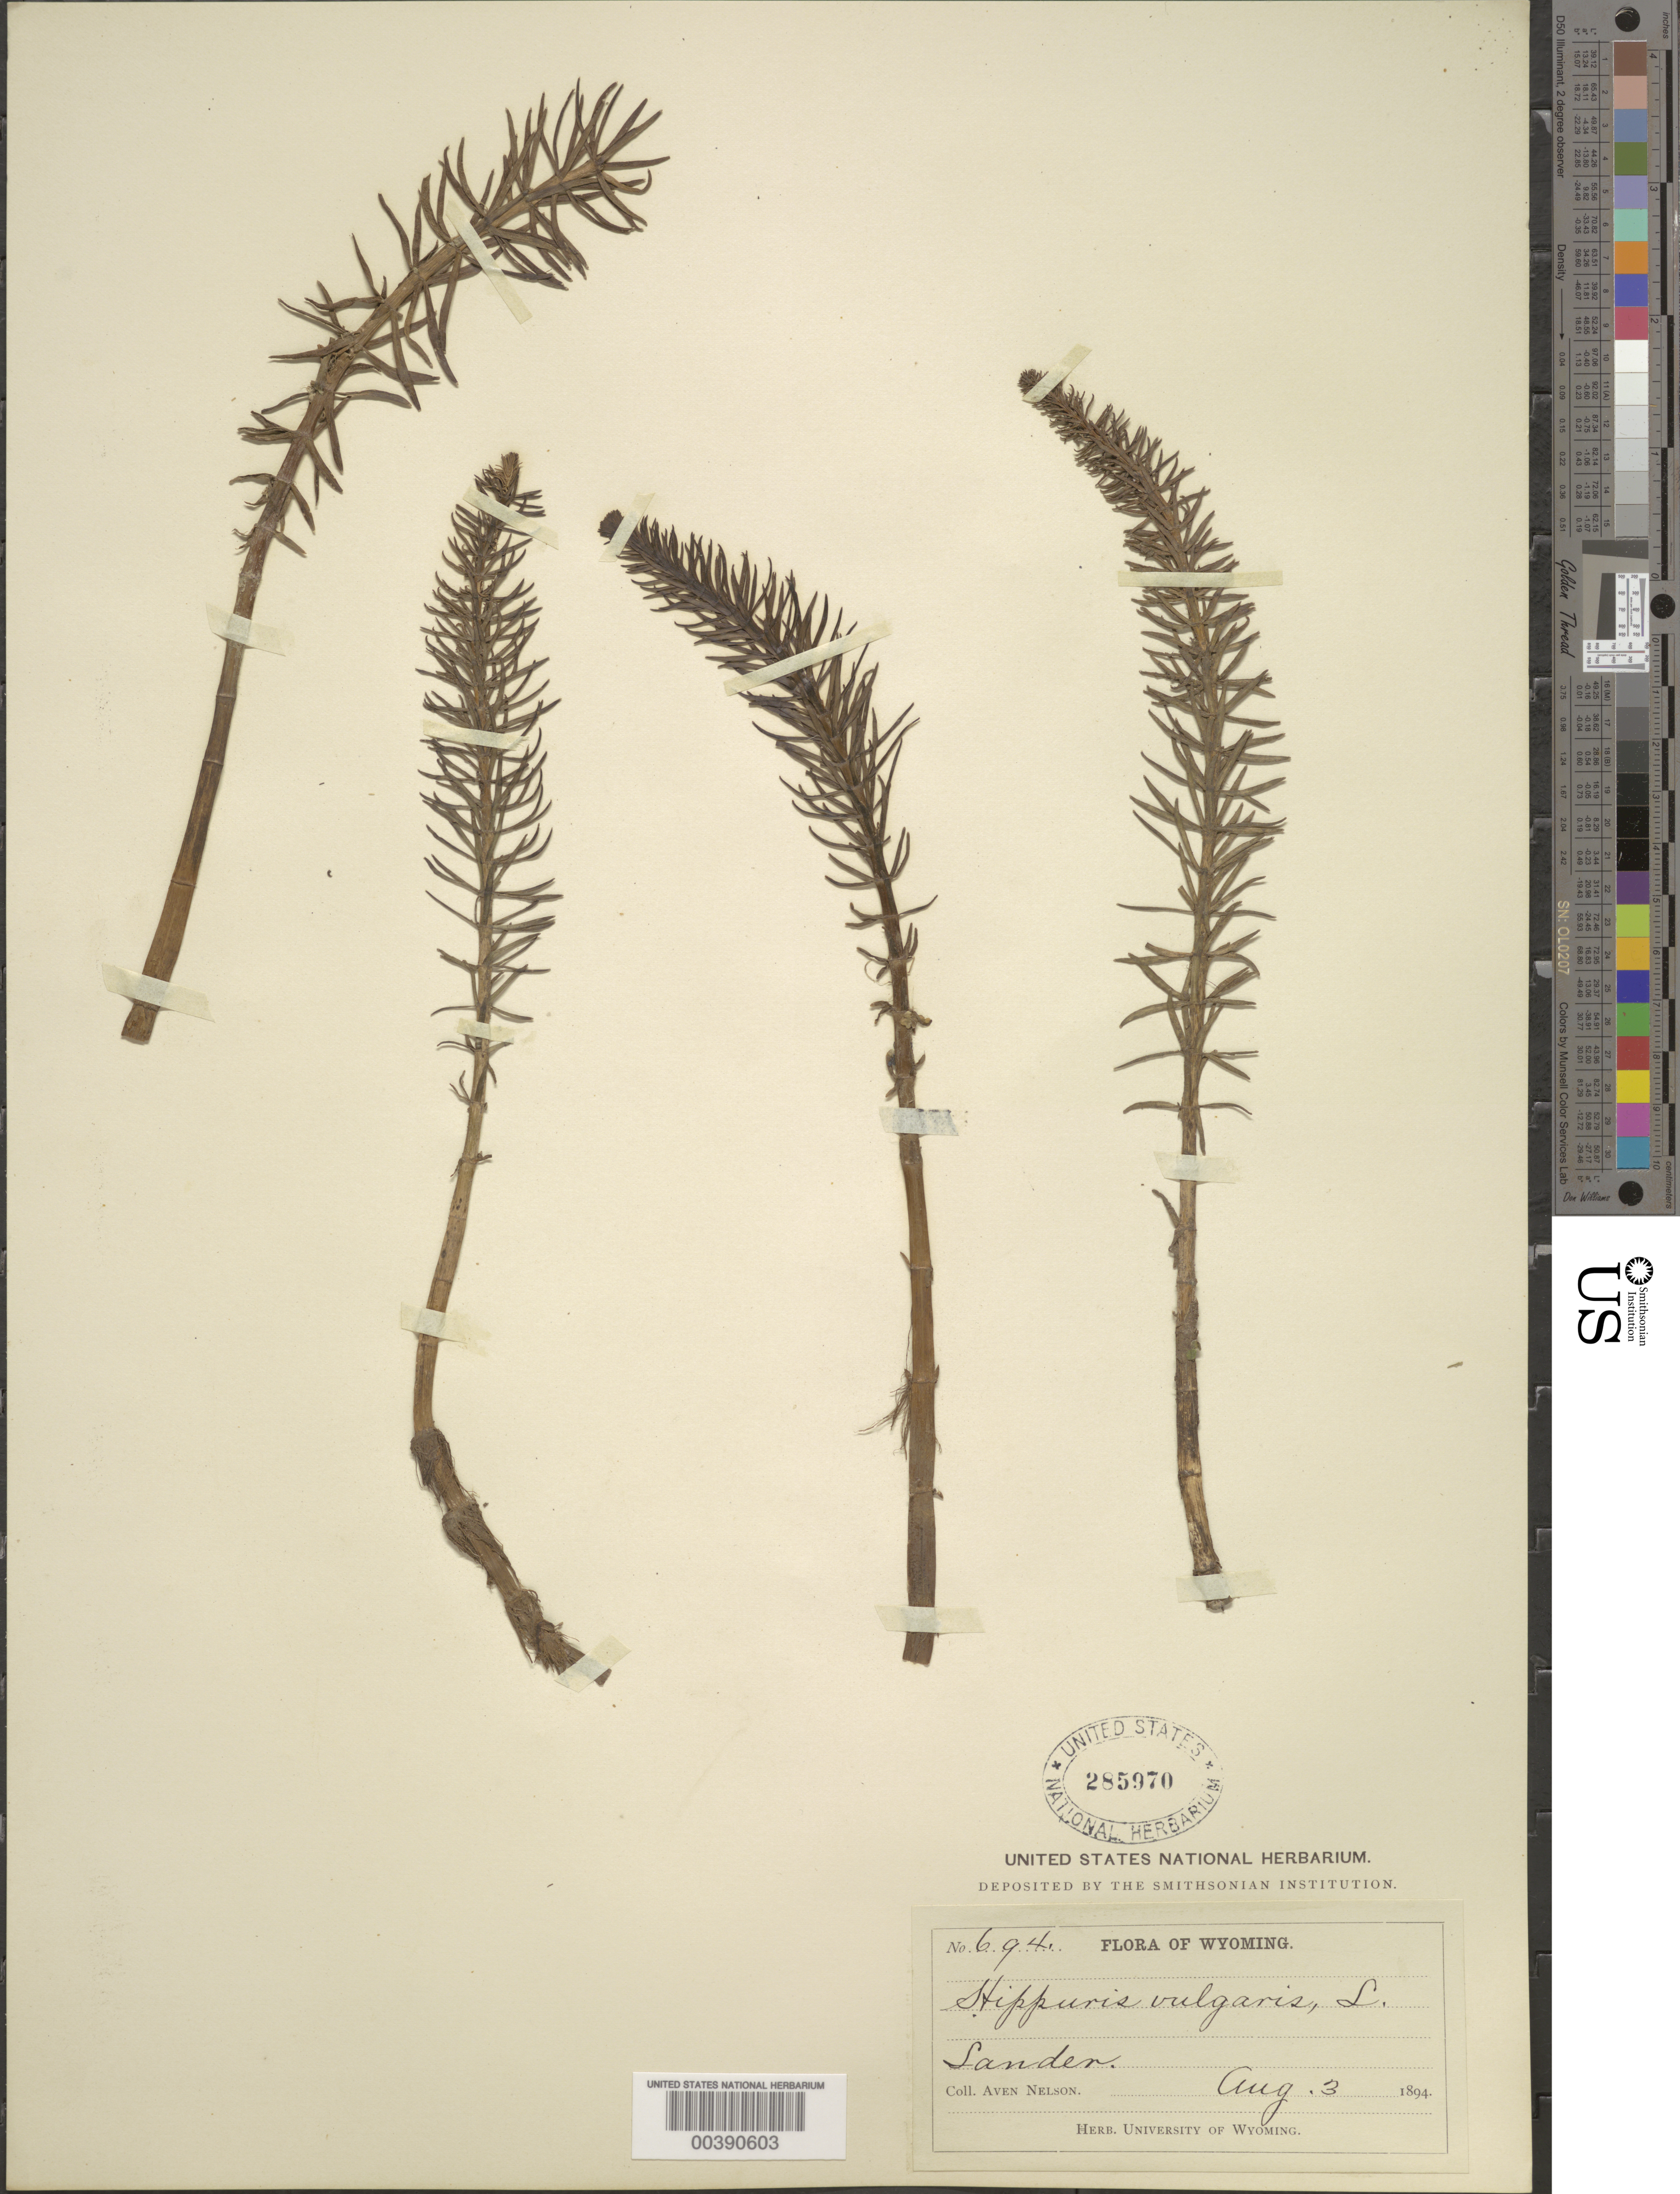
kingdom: Plantae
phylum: Tracheophyta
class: Magnoliopsida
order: Lamiales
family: Plantaginaceae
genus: Hippuris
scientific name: Hippuris vulgaris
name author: L.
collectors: A. Nelson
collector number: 694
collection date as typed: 03 Aug 1894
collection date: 1894-08-03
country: United States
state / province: Wyoming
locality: Sander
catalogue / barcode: US 285970